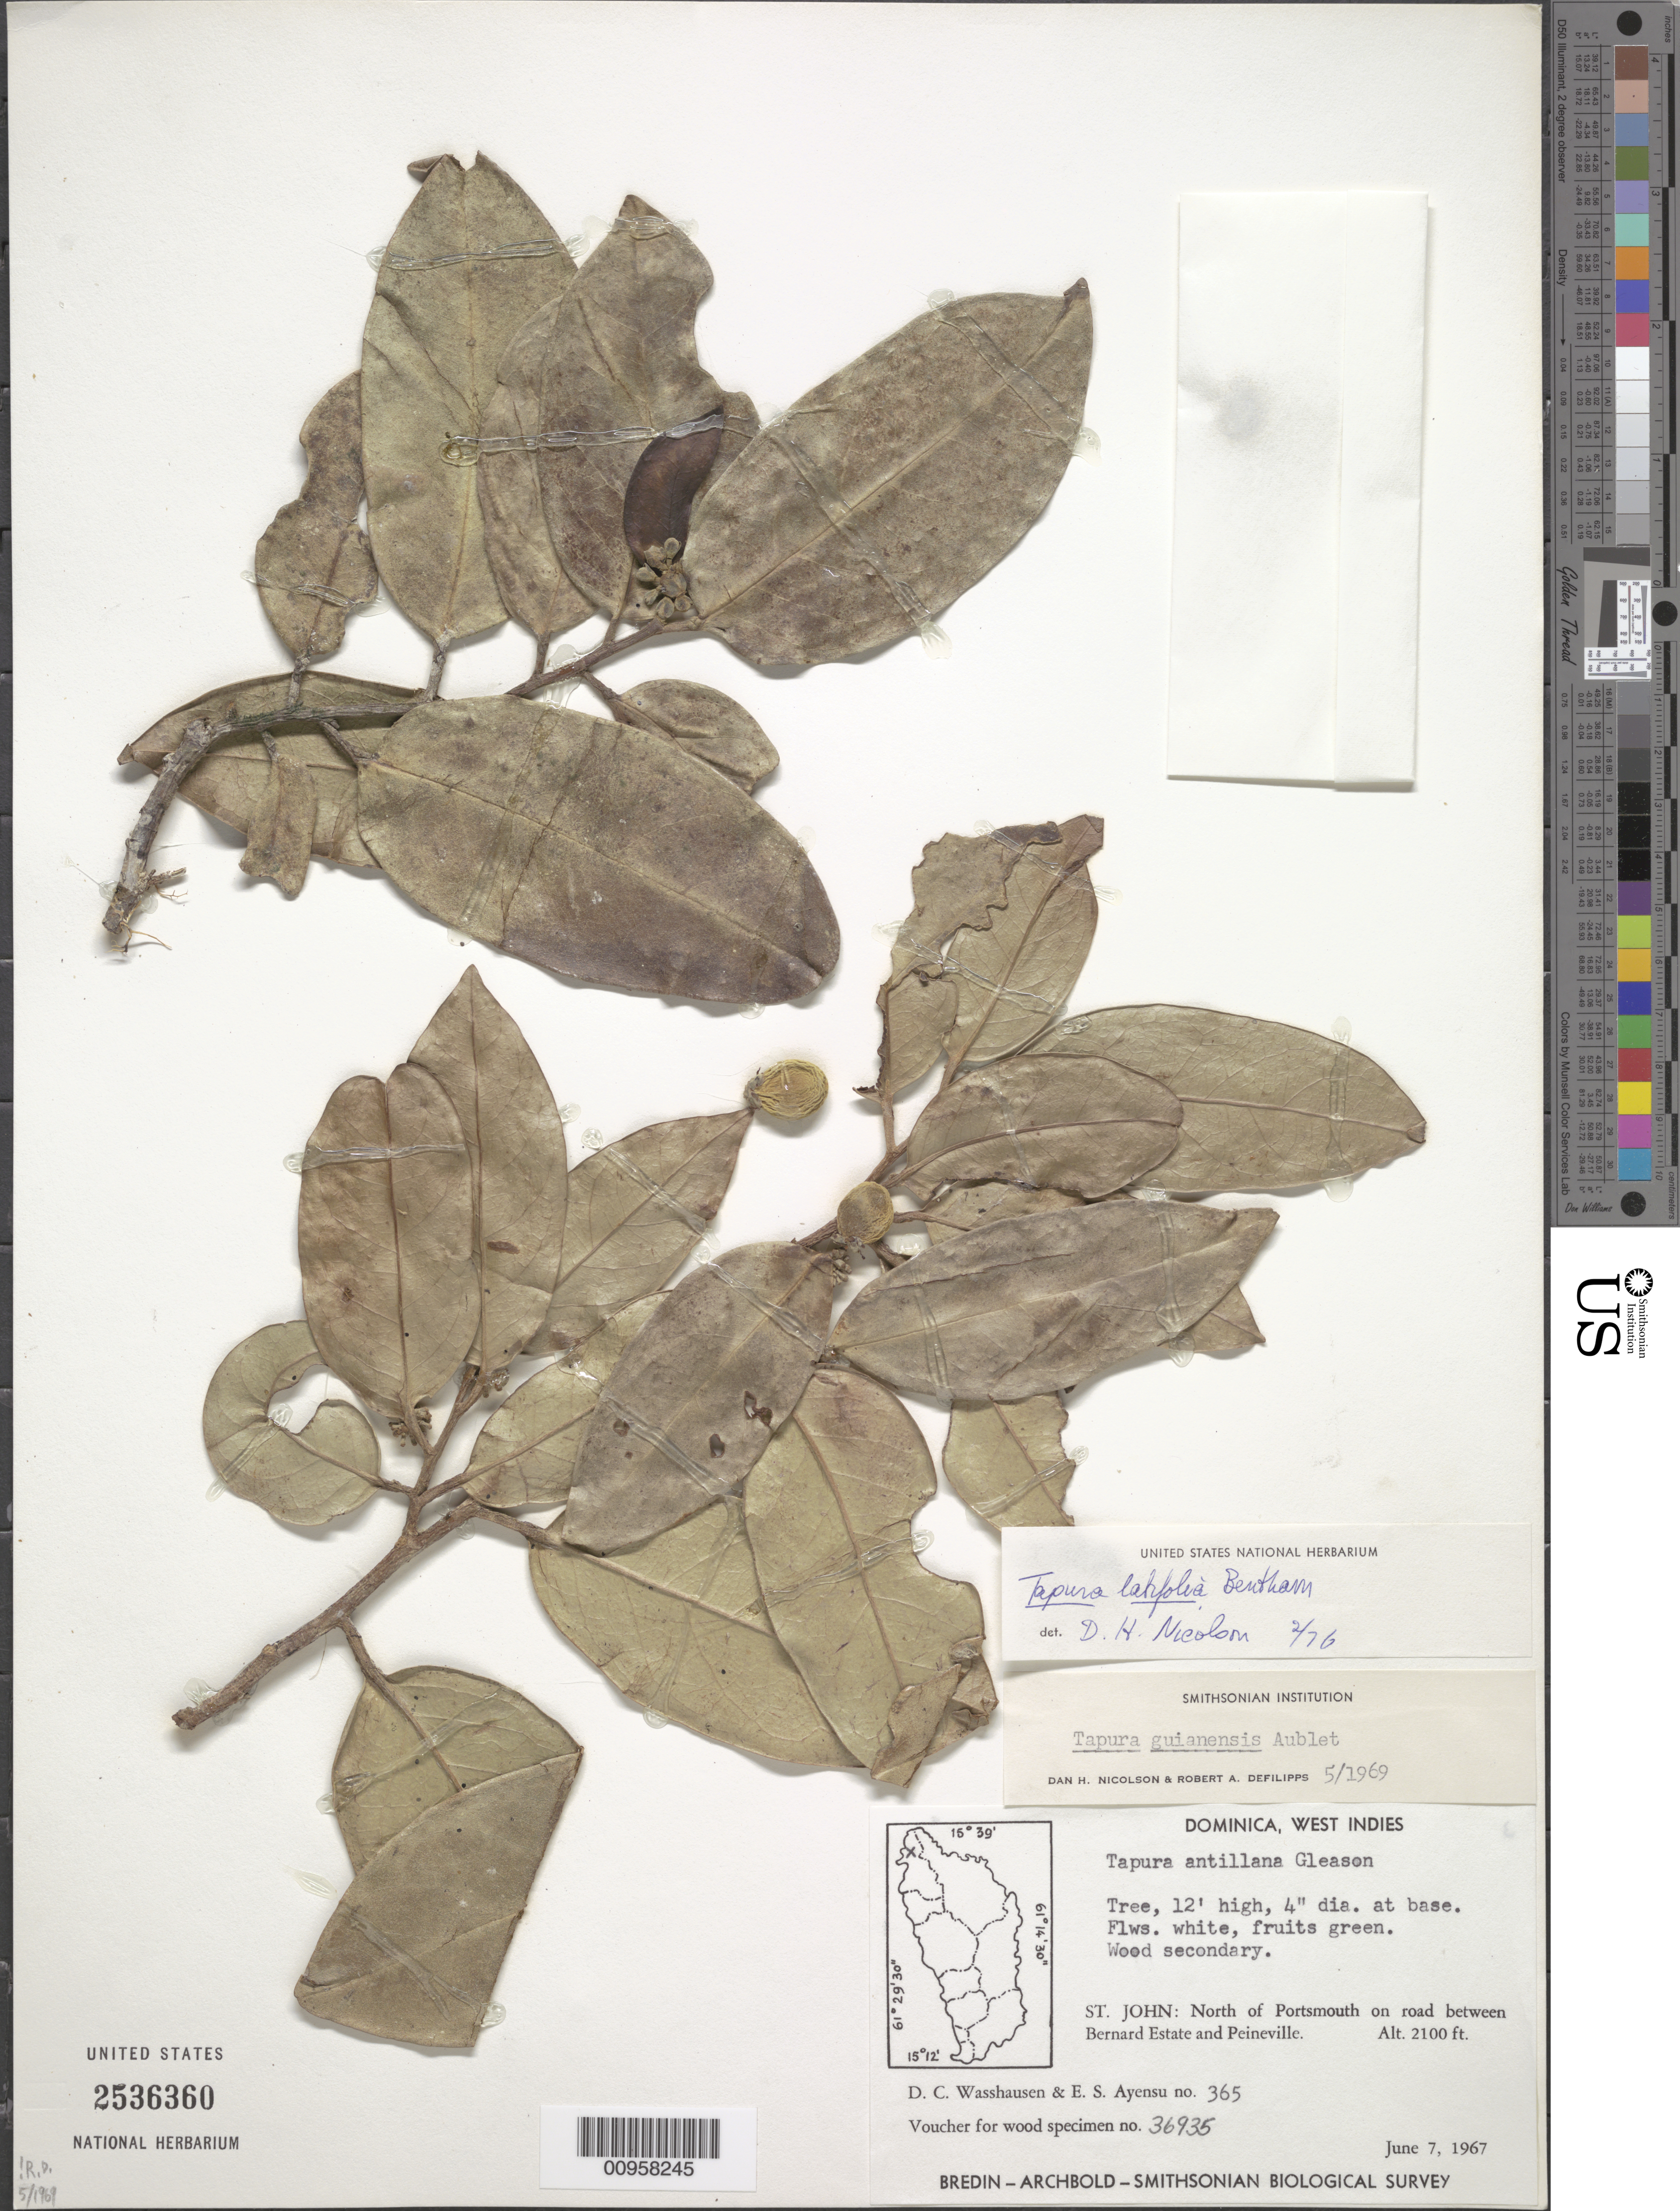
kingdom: Plantae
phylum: Tracheophyta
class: Magnoliopsida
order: Malpighiales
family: Dichapetalaceae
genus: Tapura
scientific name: Tapura latifolia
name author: Benth.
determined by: Nicolson, Dan H.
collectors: D. C. Wasshausen & E. S. Ayensu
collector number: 365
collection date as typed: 07 Jun 1967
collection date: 1967-06-07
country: Dominica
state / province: St. John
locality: North of Portsmouth, on road between Bernard Estate and Peineville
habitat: Woods secondary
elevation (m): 640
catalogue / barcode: US 2536360